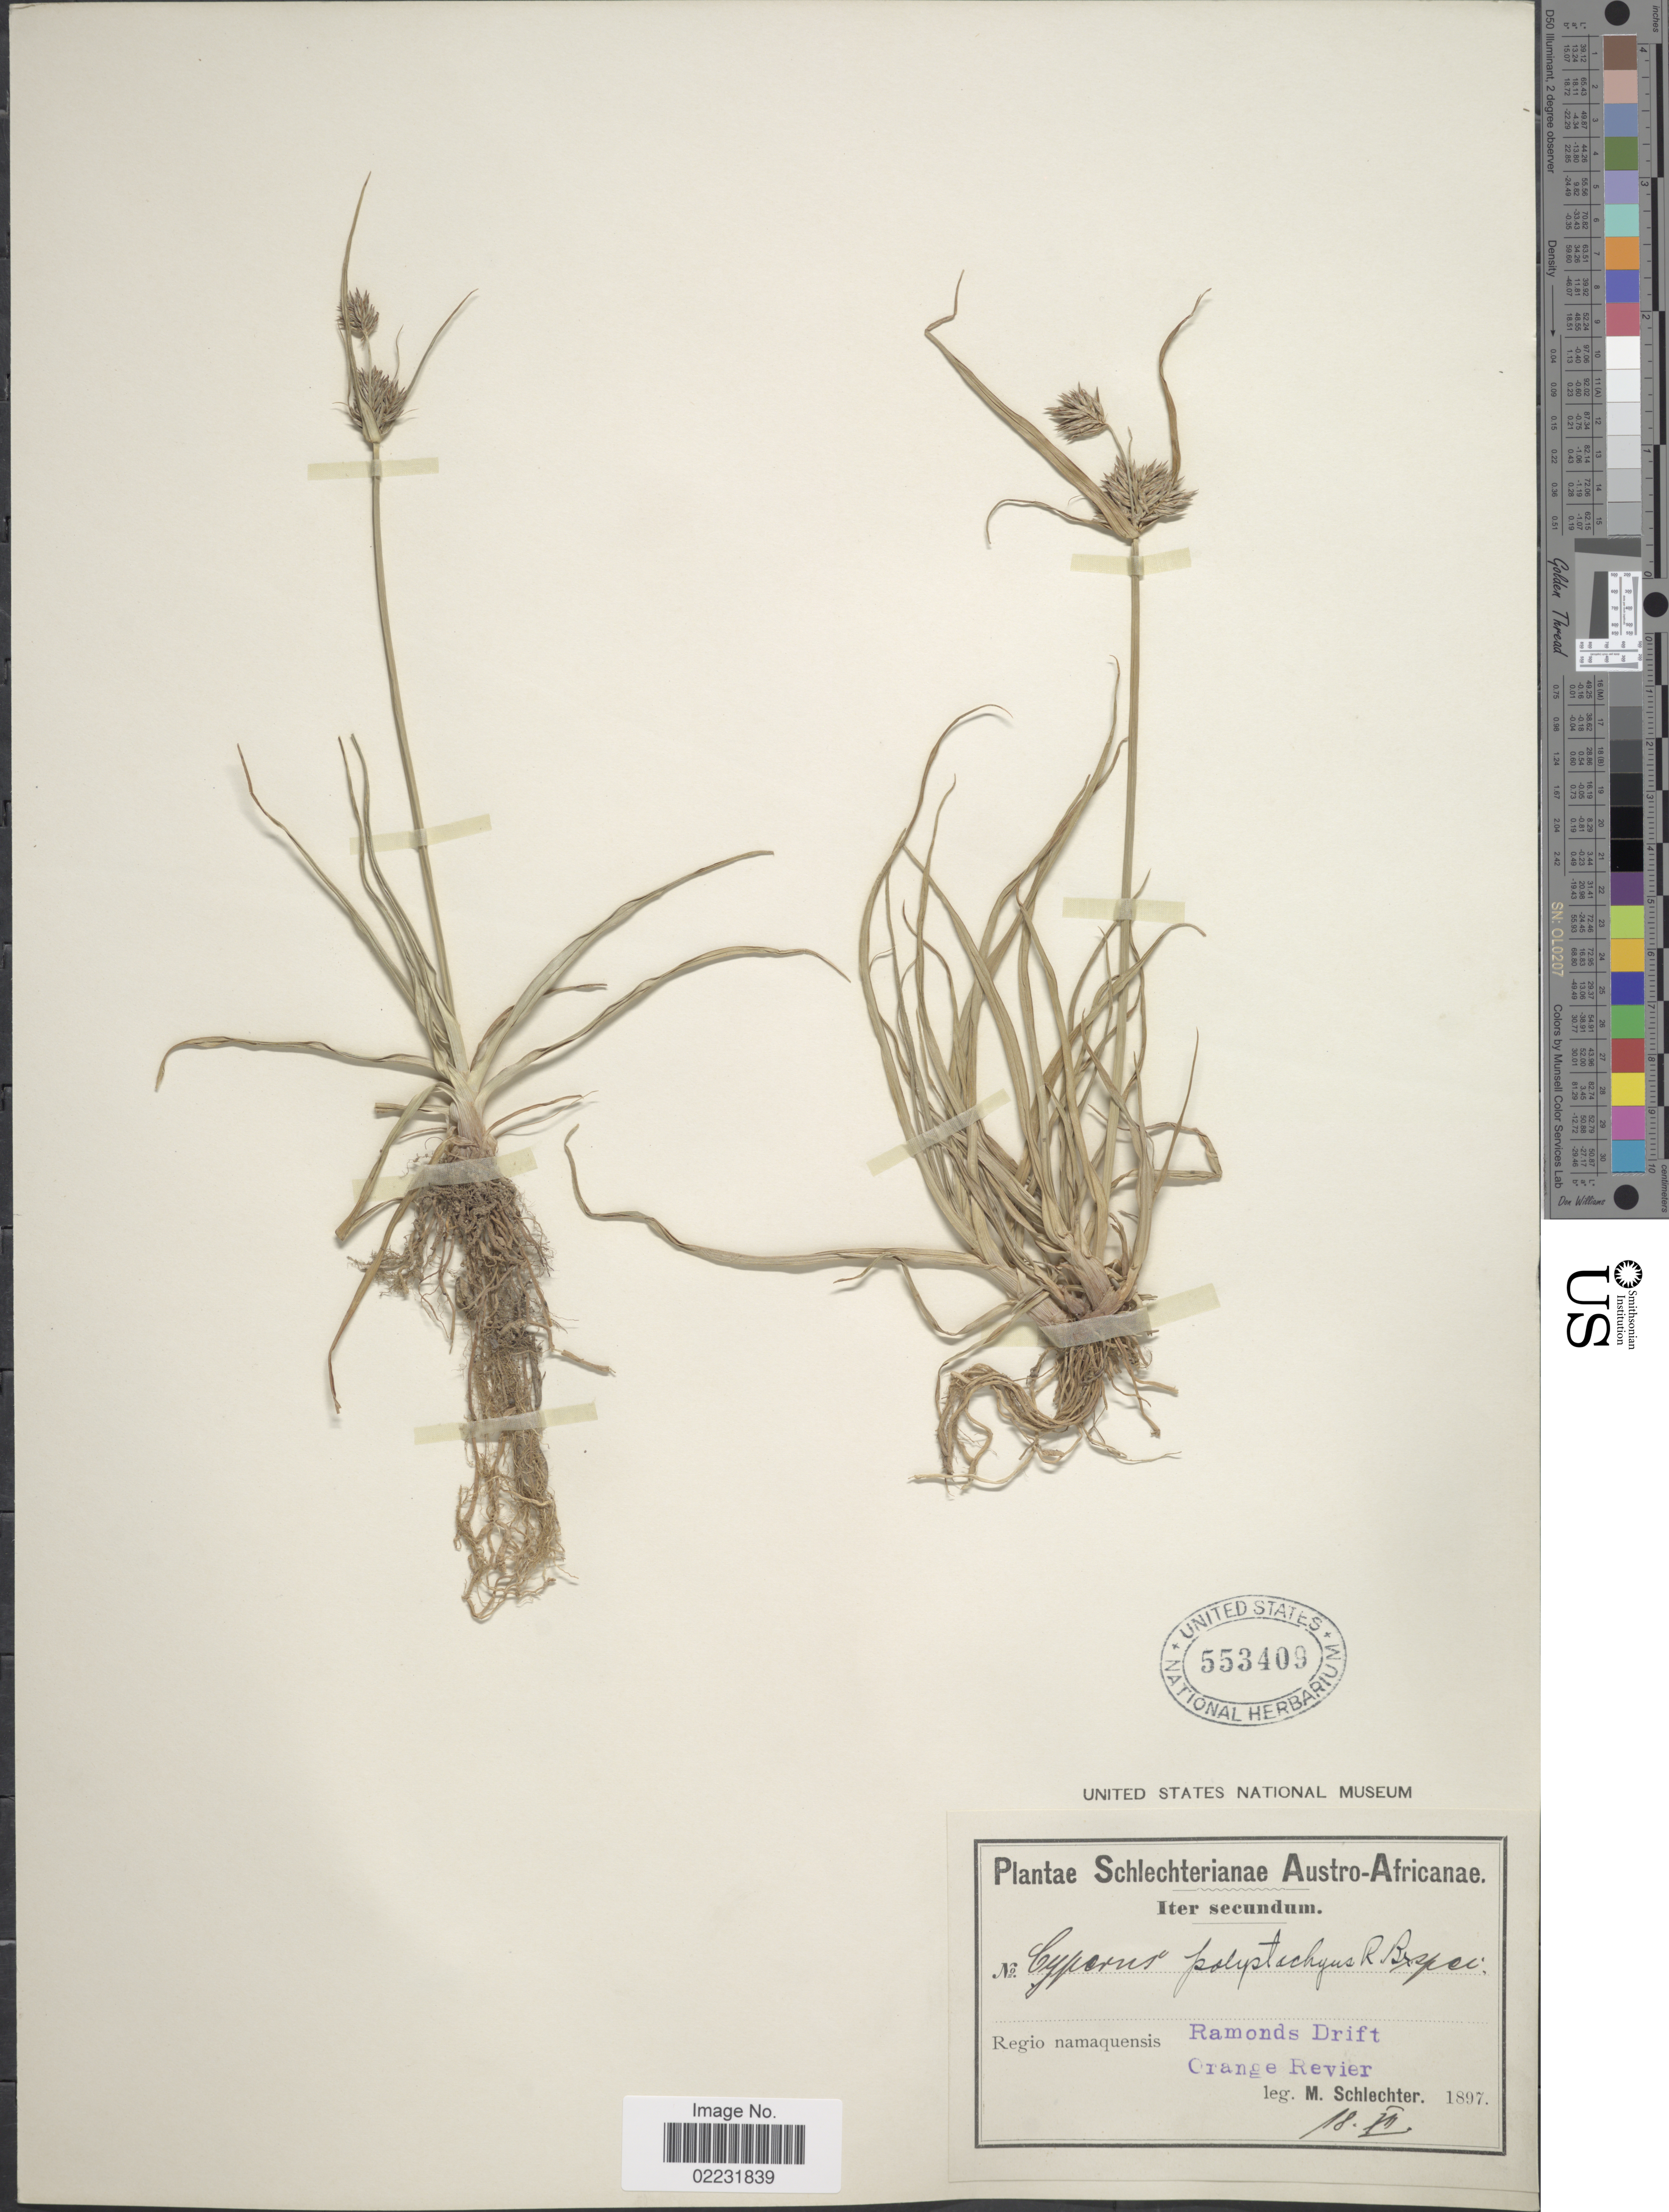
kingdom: Plantae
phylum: Tracheophyta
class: Liliopsida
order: Poales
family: Cyperaceae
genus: Cyperus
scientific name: Cyperus polystachyos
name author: Rottb.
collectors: M. Schlechter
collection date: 1897-12-18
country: South Africa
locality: Regio namaquensis, Ramonds Drift, Orange Revier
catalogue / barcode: US 553409